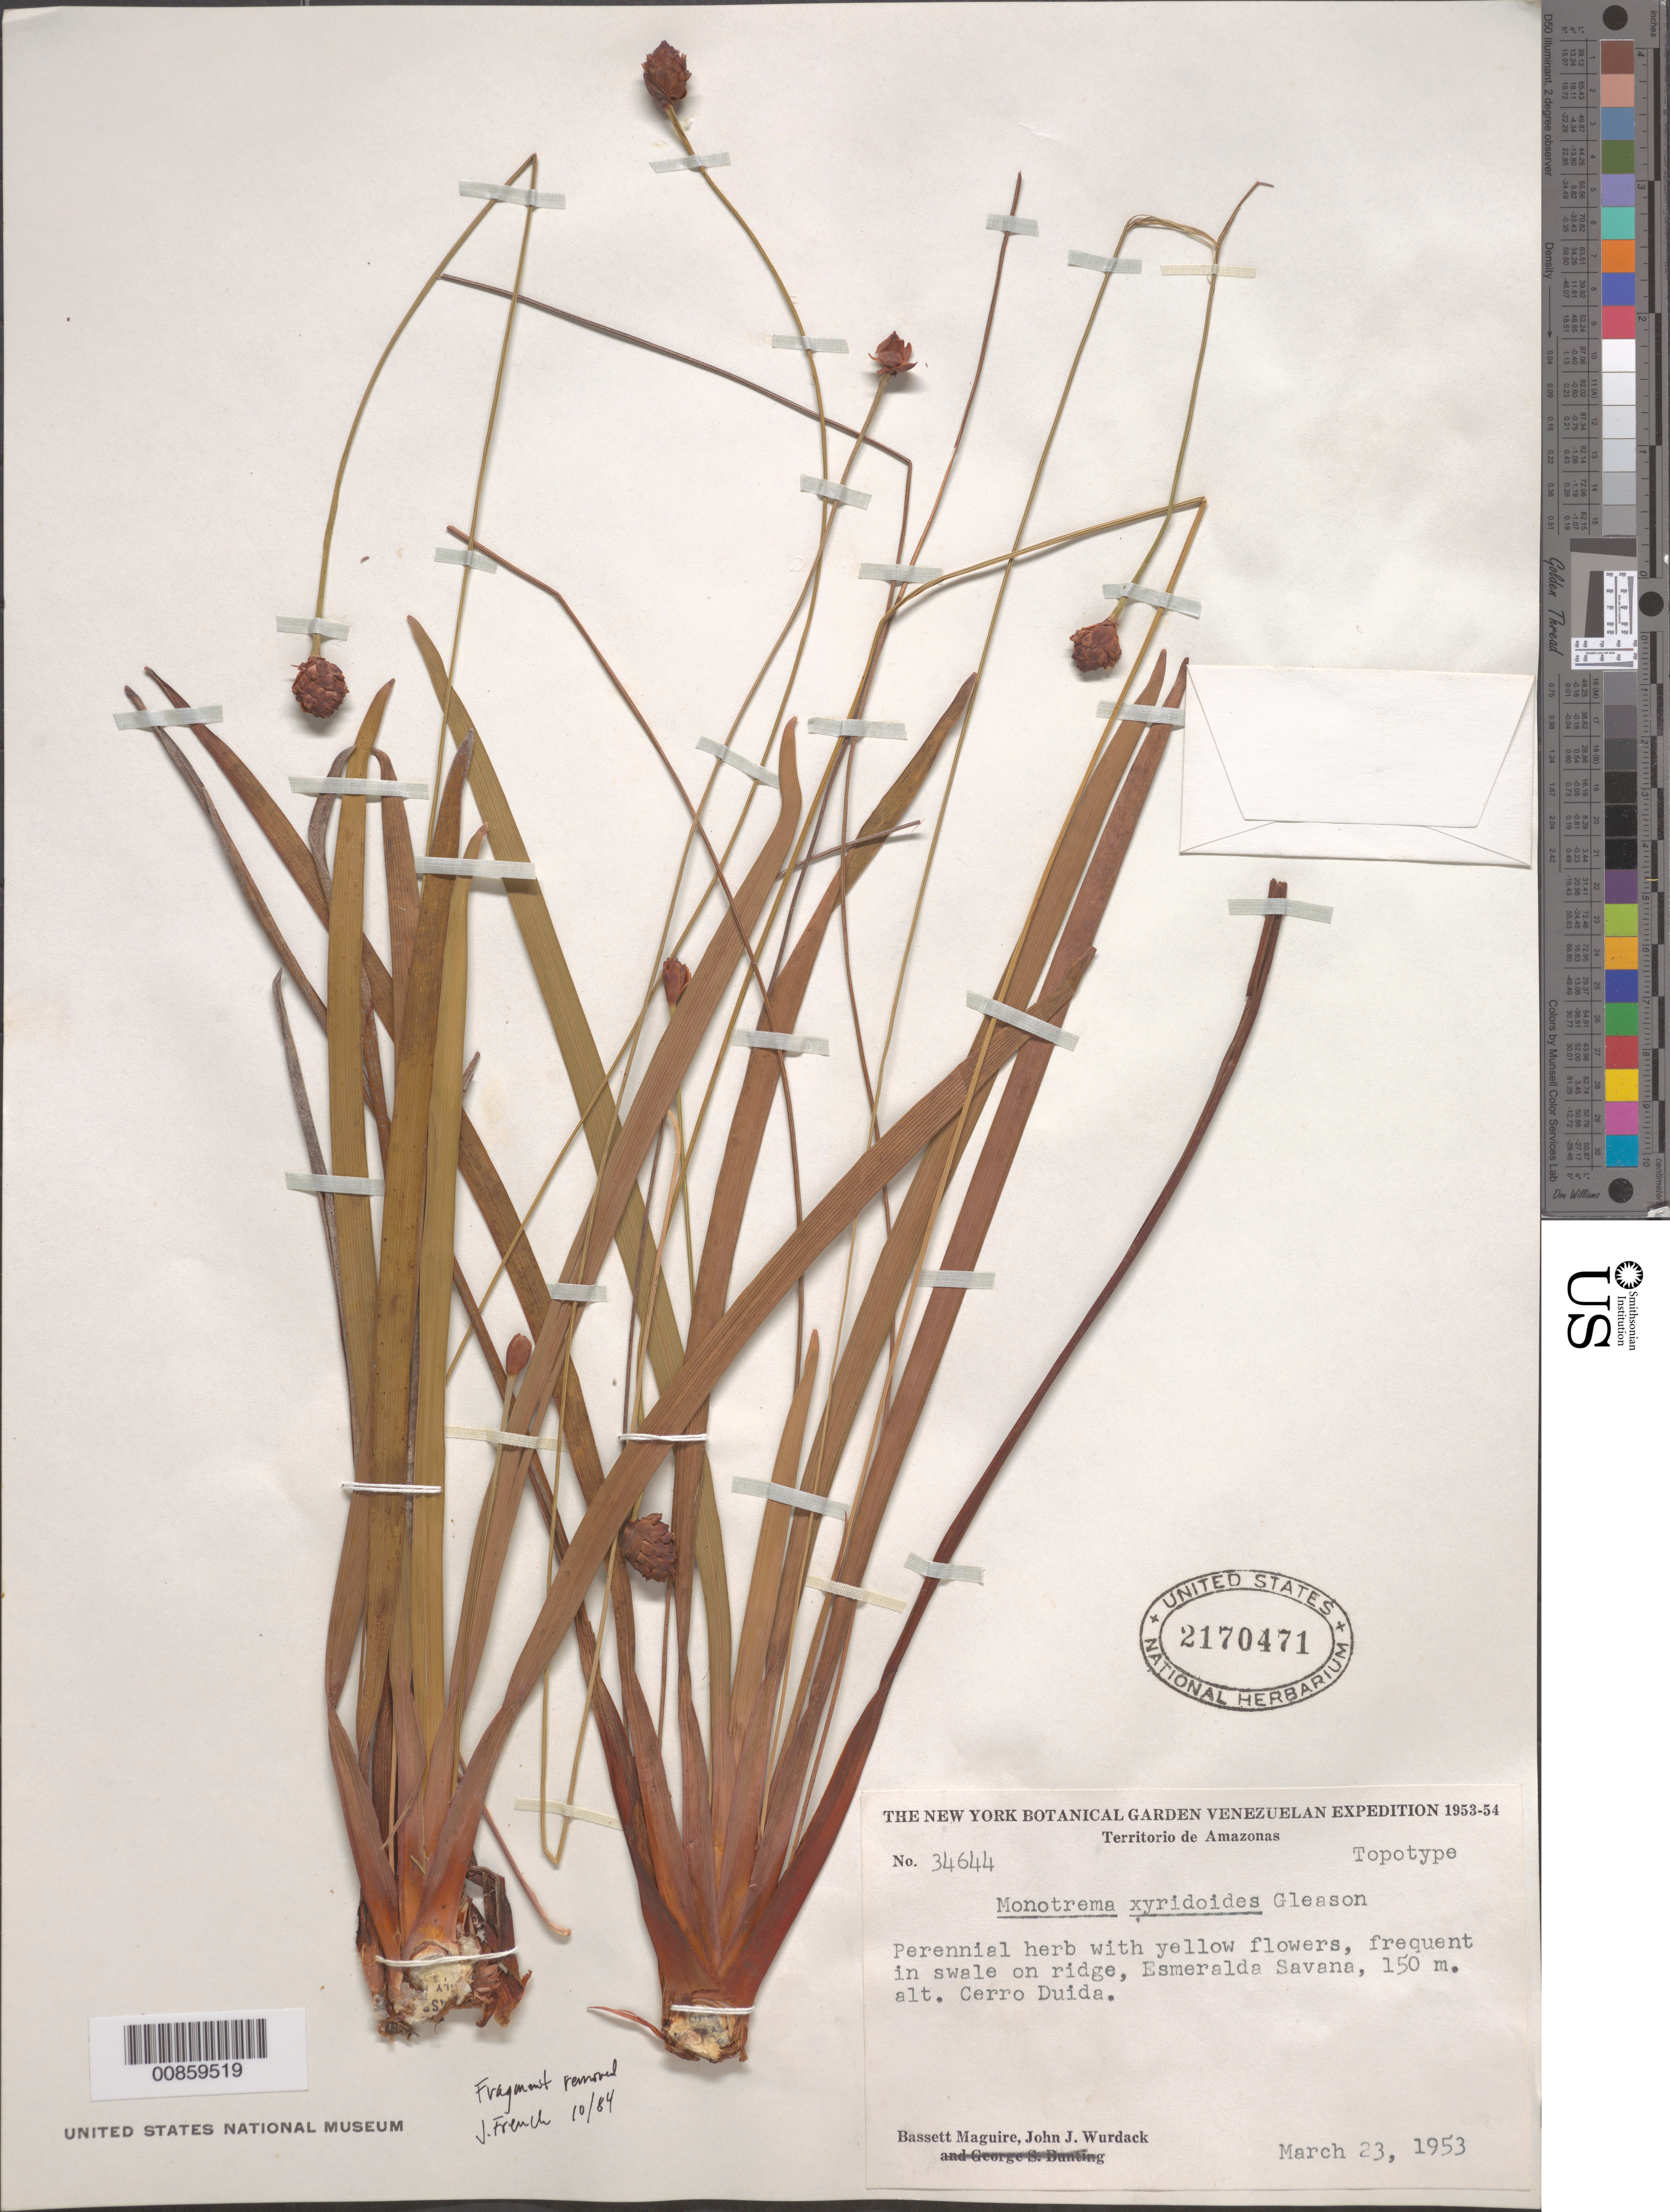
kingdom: Plantae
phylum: Tracheophyta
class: Liliopsida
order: Poales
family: Rapateaceae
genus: Monotrema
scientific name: Monotrema xyridoides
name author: Gleason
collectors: B. Maguire & J. J. Wurdack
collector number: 34644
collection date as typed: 23-Mar-53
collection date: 1953-03-23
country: Venezuela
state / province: Amazonas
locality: Alto Río Orinoco, Esmeralda Ridge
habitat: In swales on ridge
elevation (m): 150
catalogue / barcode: US 2170471